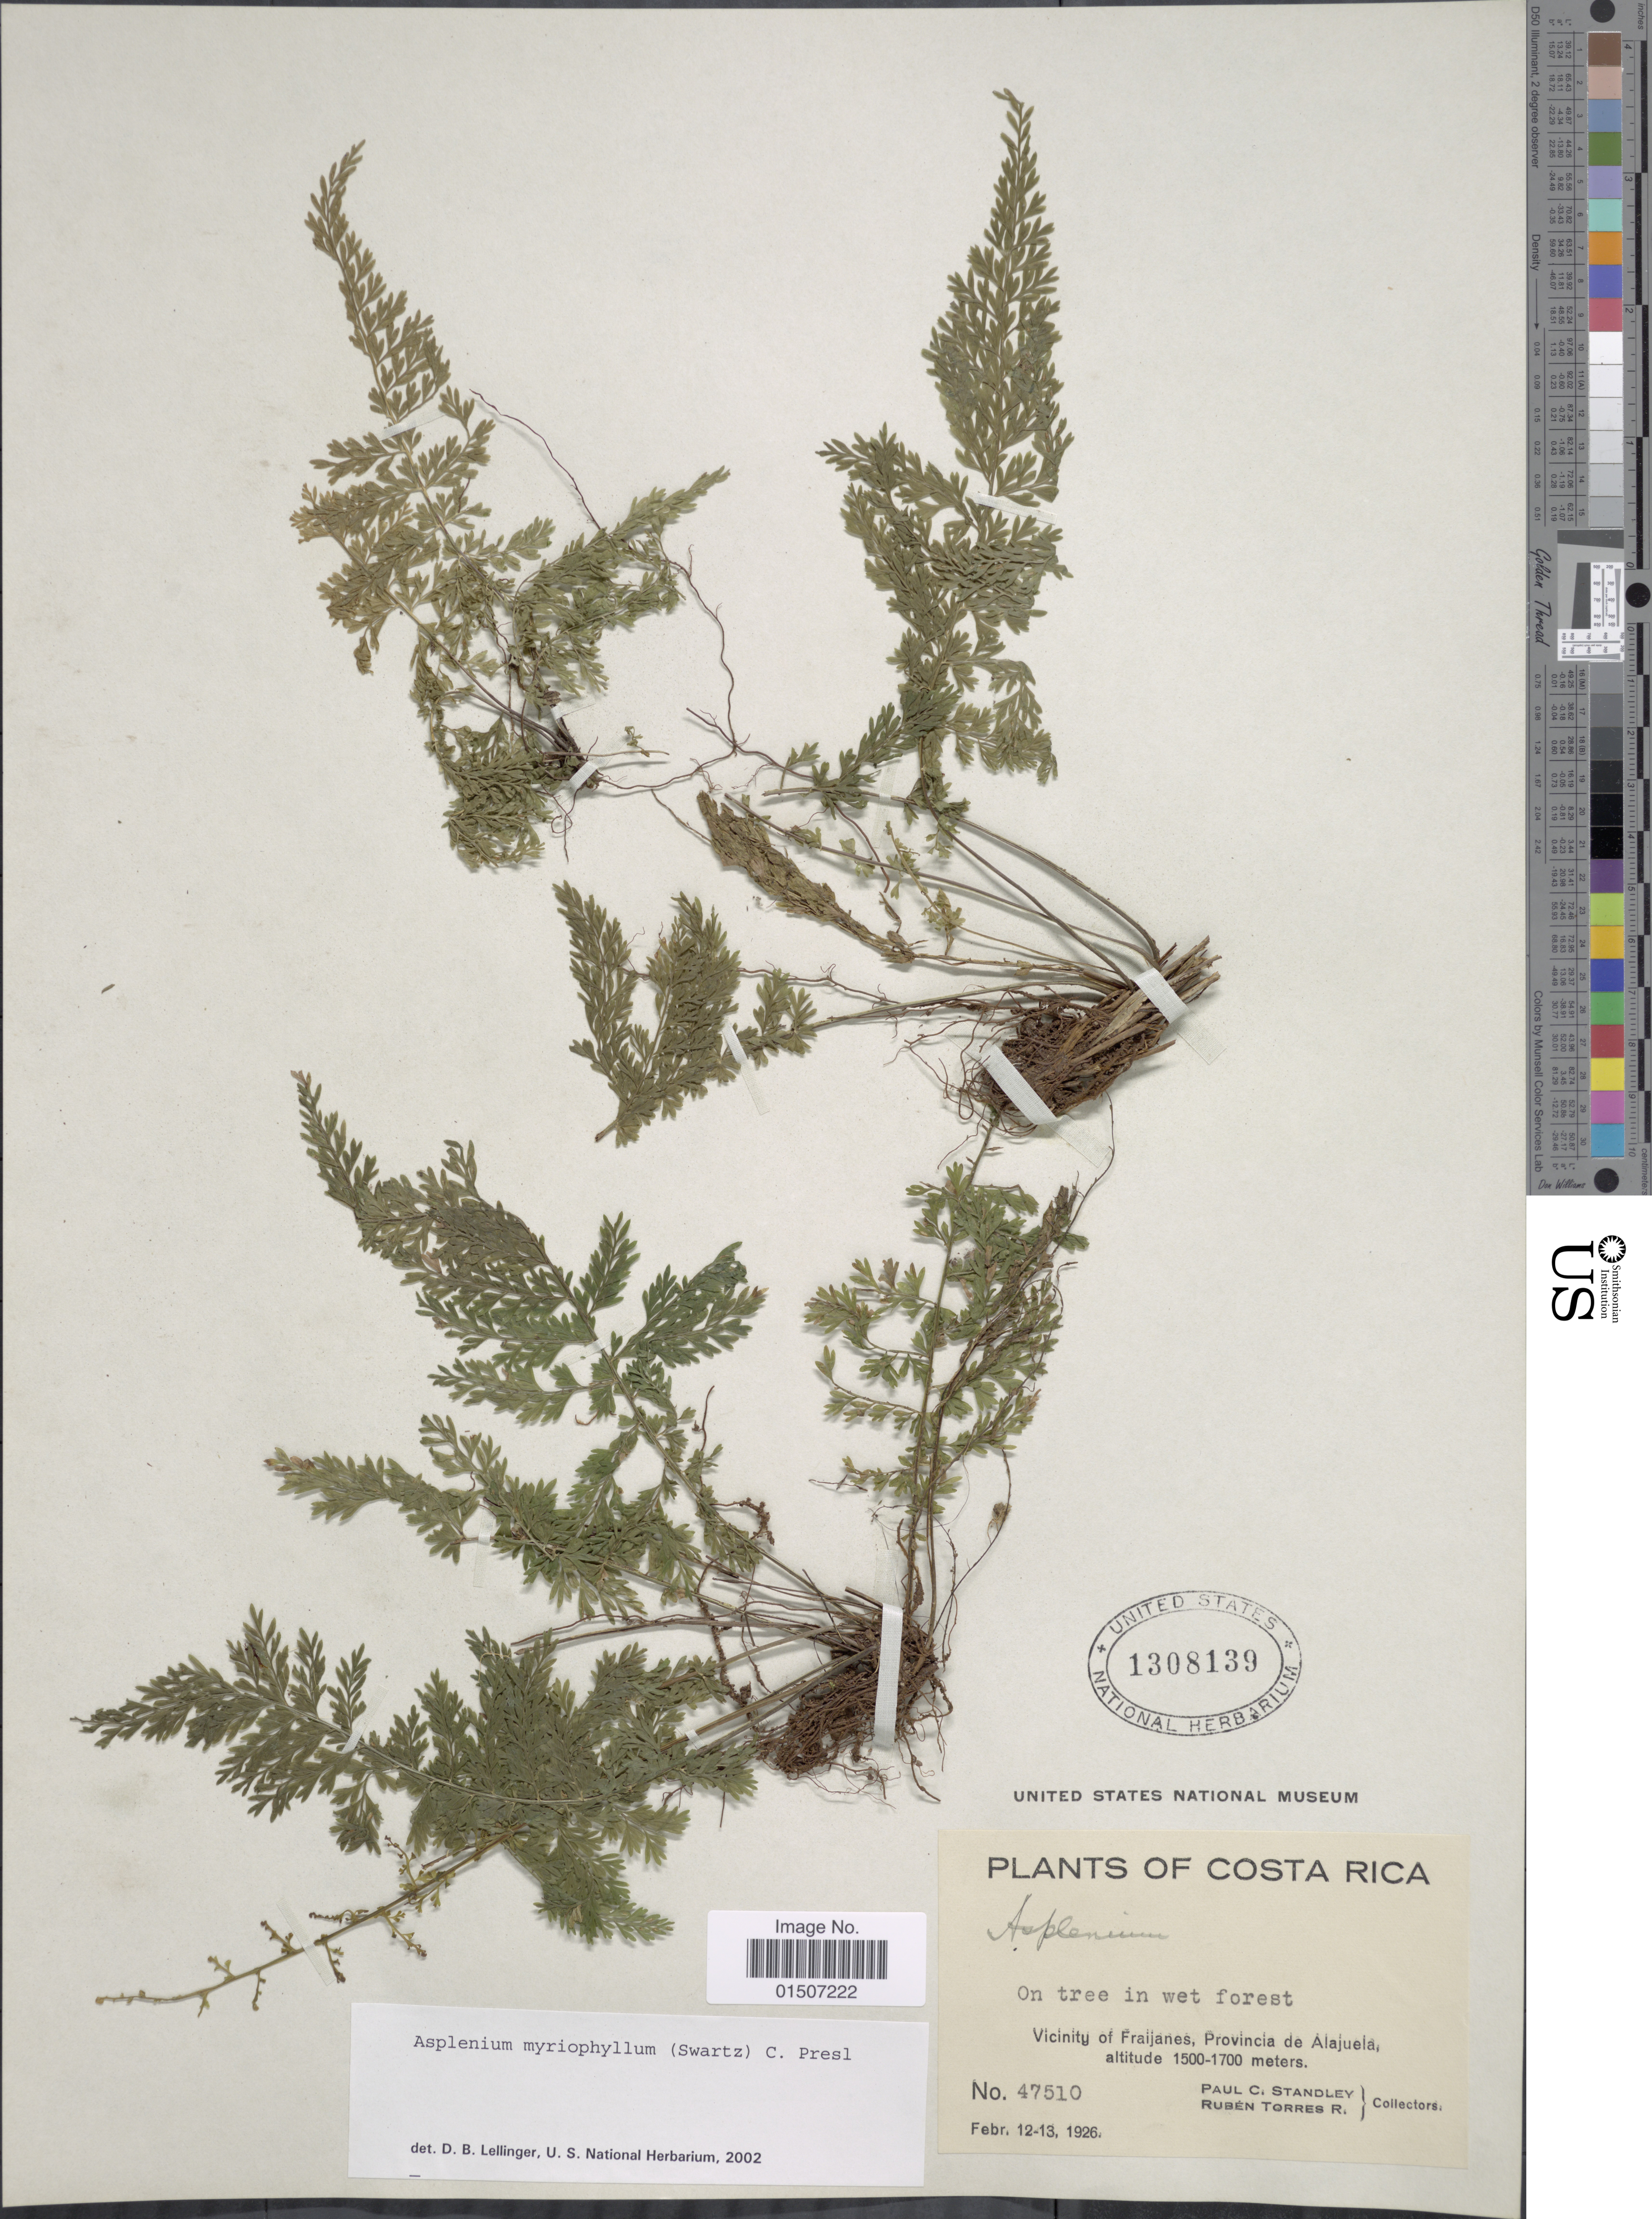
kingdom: Plantae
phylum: Tracheophyta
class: Polypodiopsida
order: Polypodiales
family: Aspleniaceae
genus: Asplenium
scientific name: Asplenium myriophyllum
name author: (Sw.) C. Presl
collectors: P. C. Standley & R. Torres Rojas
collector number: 47510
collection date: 1926-02-12/1926-02-13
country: Costa Rica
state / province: Alajuela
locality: On tree in wet forest, Vicinity of Fraijanes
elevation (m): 1500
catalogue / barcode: US 1308139